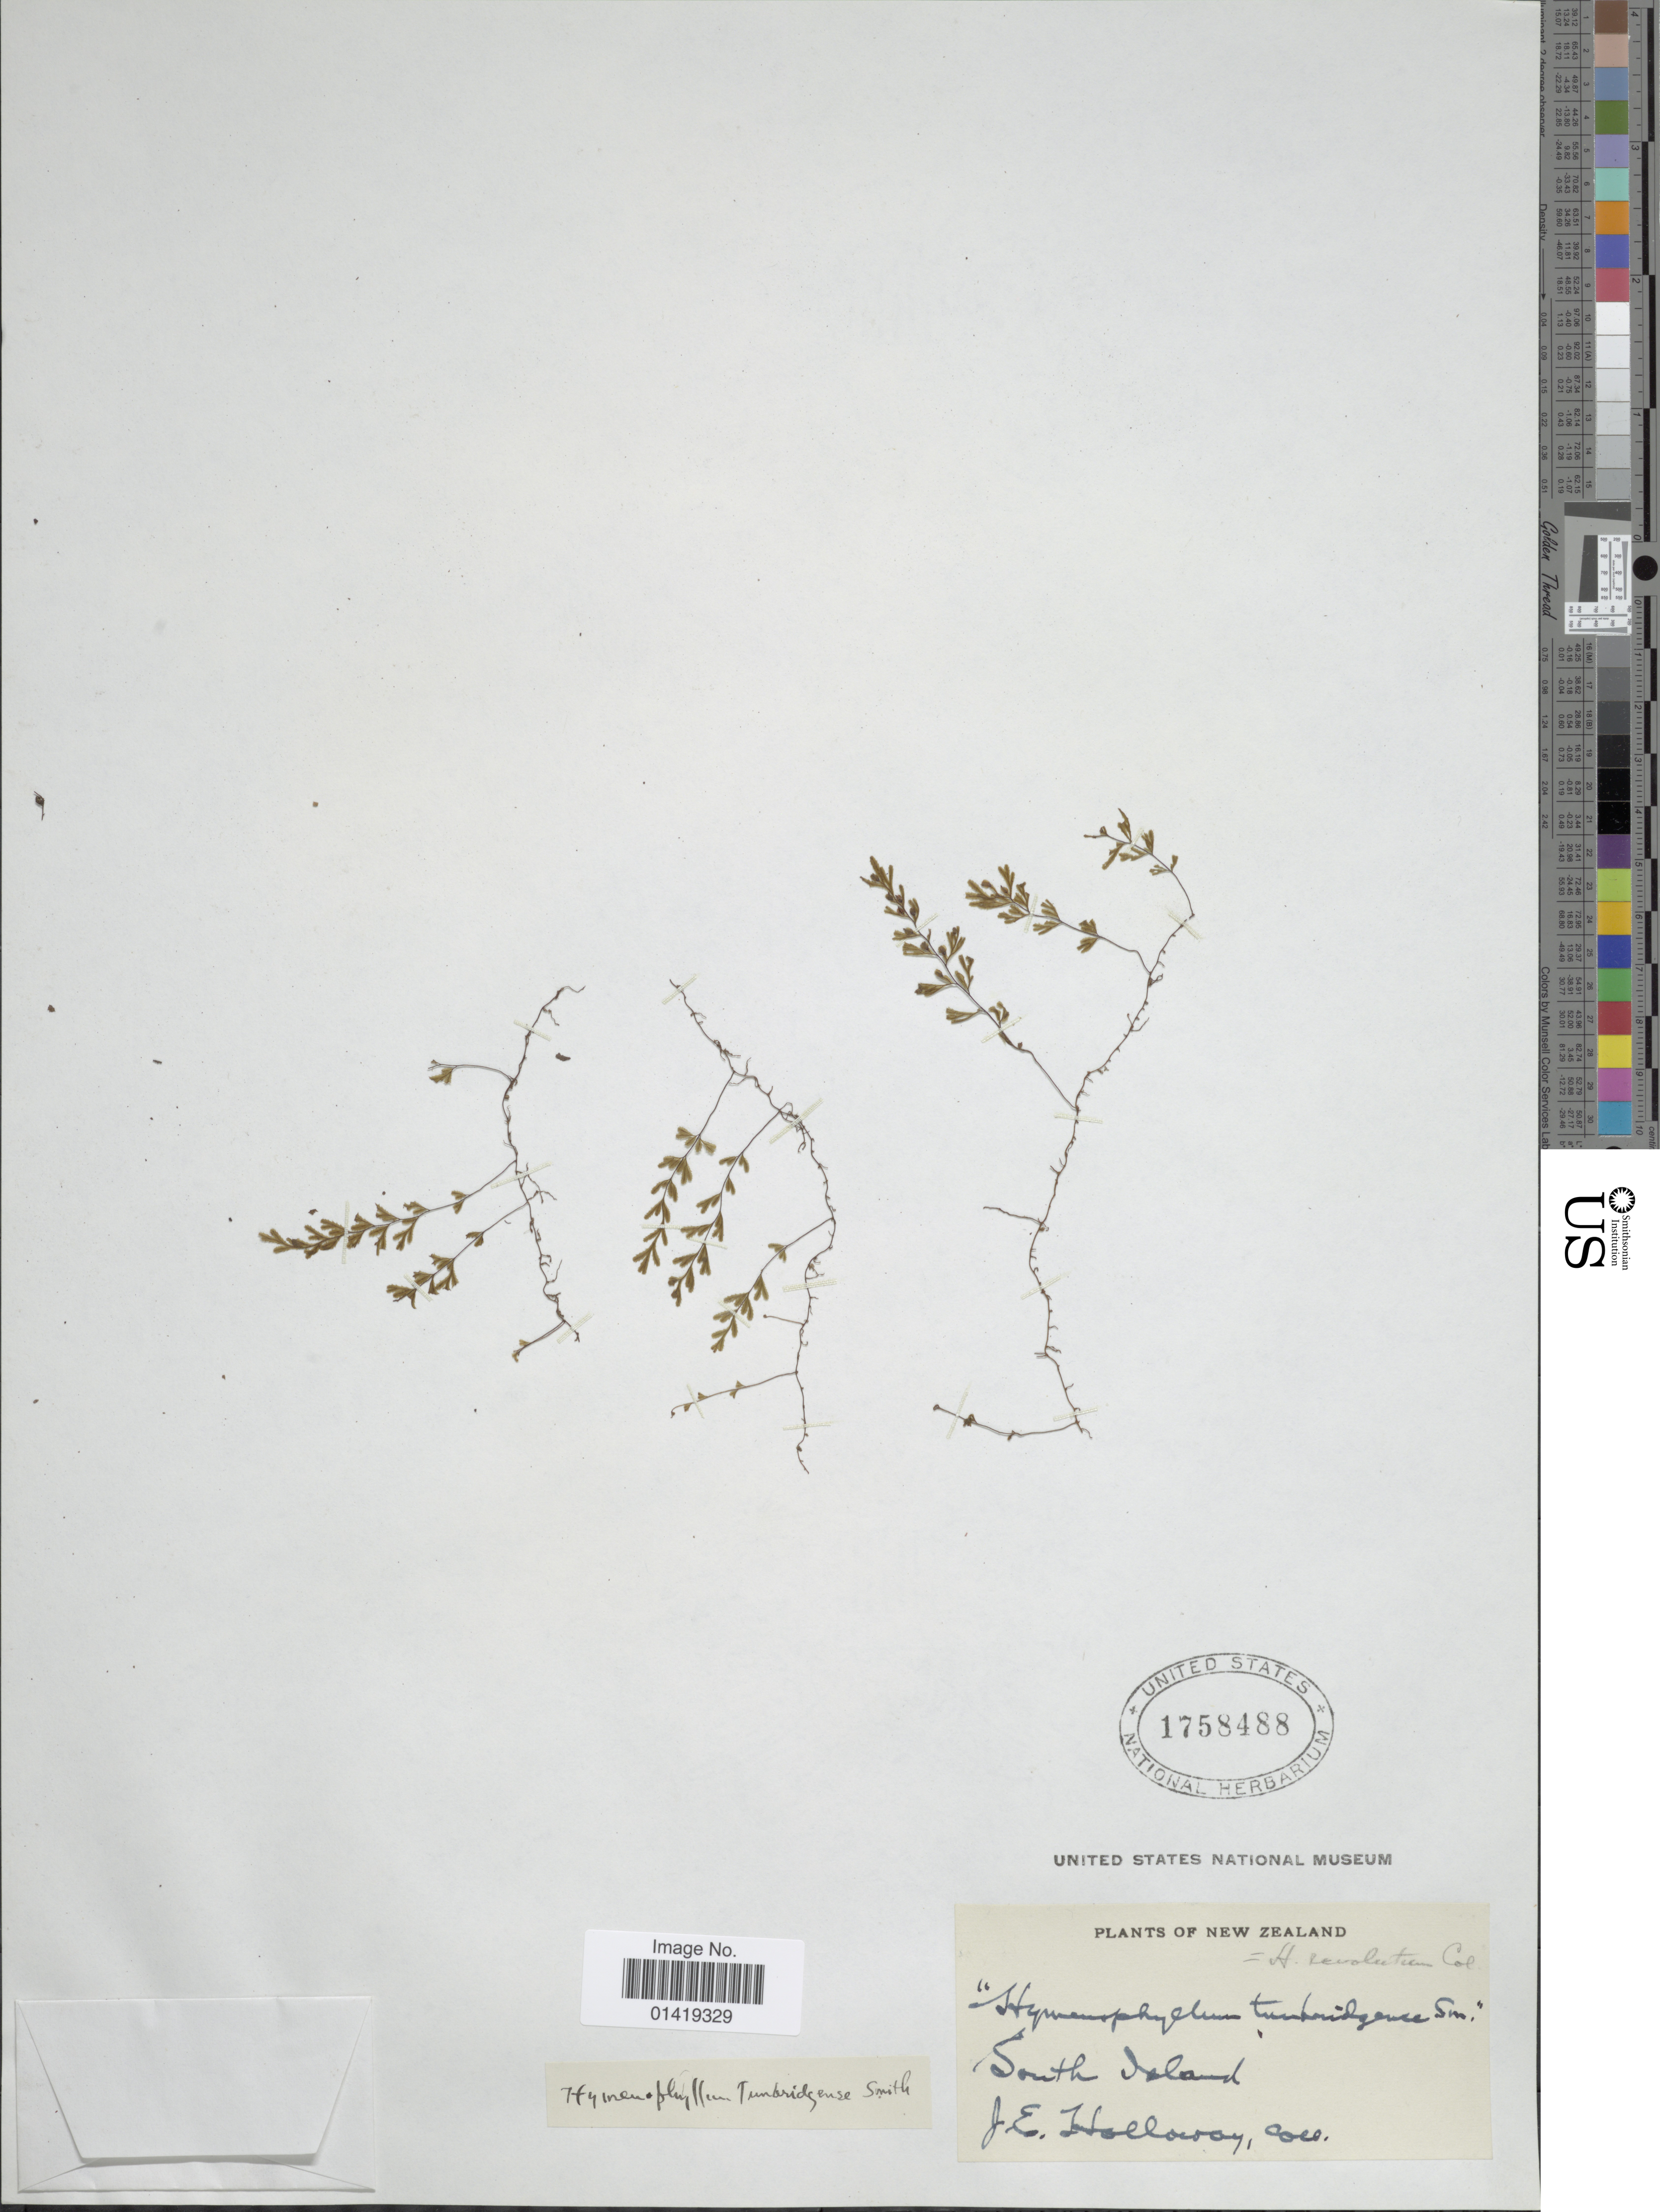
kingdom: Plantae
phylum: Tracheophyta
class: Polypodiopsida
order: Hymenophyllales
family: Hymenophyllaceae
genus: Hymenophyllum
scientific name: Hymenophyllum revolutum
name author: Colenso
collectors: J. Holloway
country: New Zealand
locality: South Island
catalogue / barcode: US 1758488